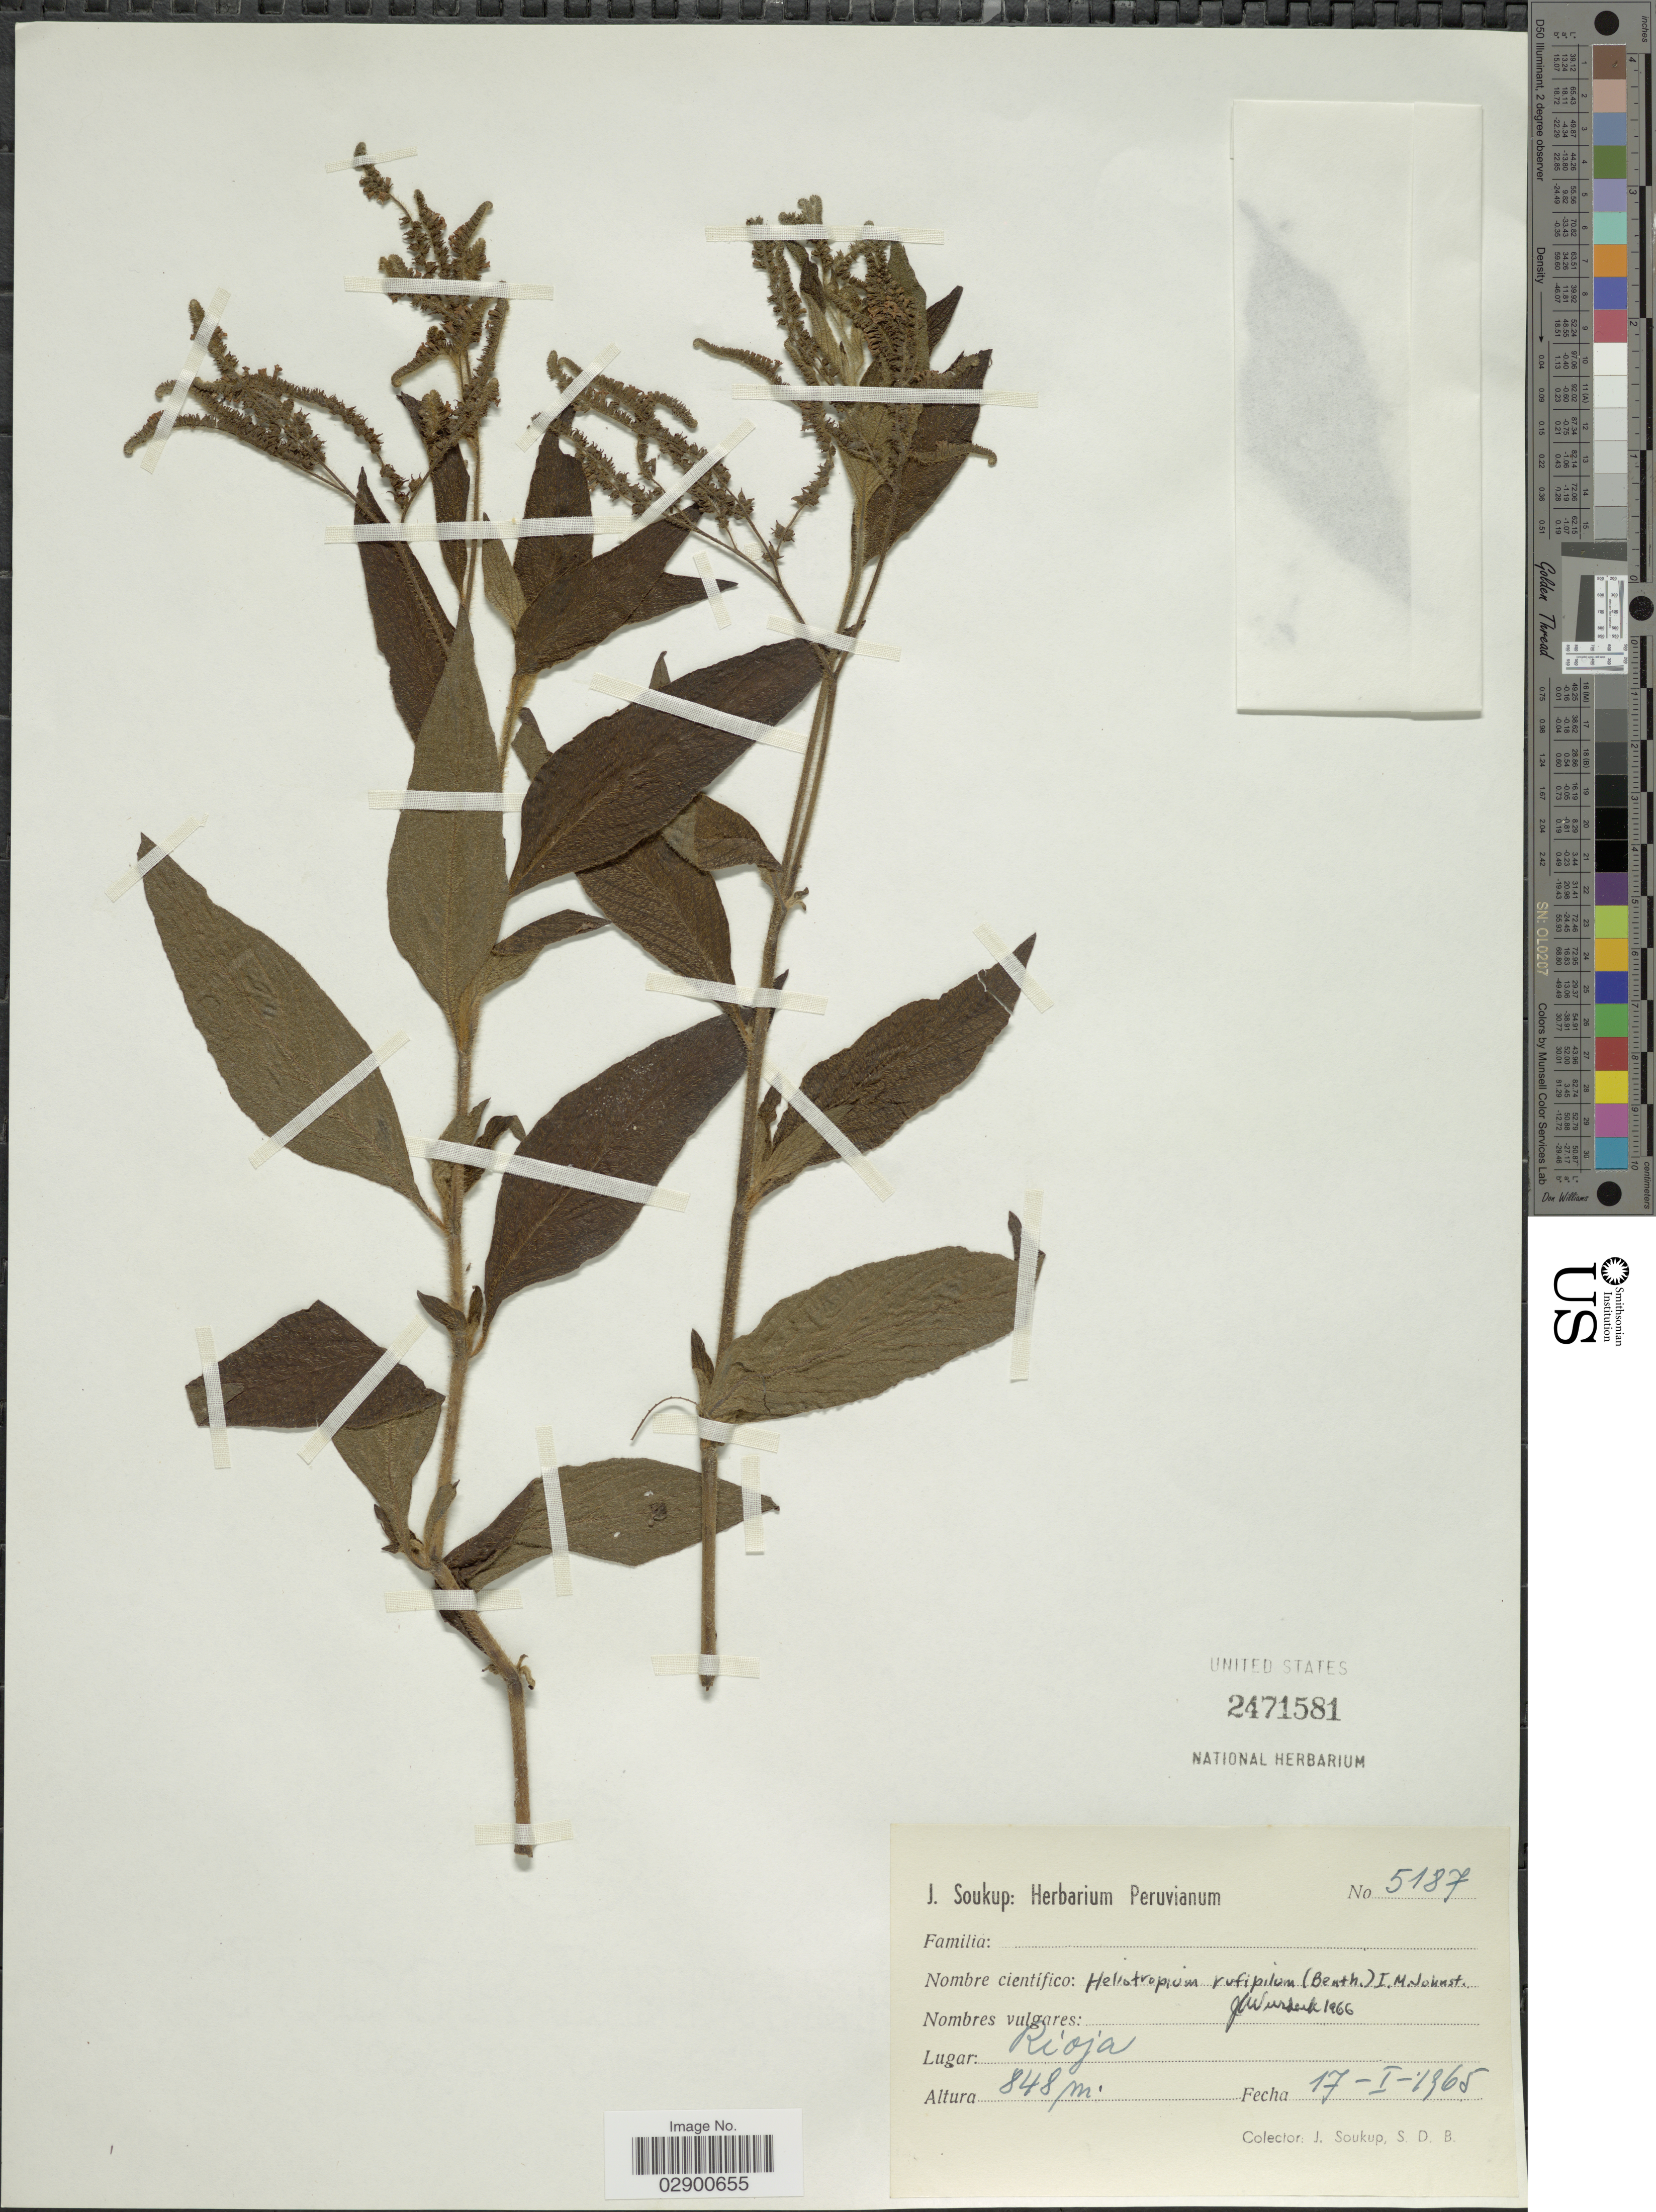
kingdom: Plantae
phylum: Tracheophyta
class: Magnoliopsida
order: Boraginales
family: Heliotropiaceae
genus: Heliotropium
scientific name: Heliotropium rufipilum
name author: (Benth.) I.M. Johnst.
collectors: J. Soukup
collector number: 5187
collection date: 1965-01-17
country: Peru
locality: Rioja.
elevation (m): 848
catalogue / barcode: US 2471581